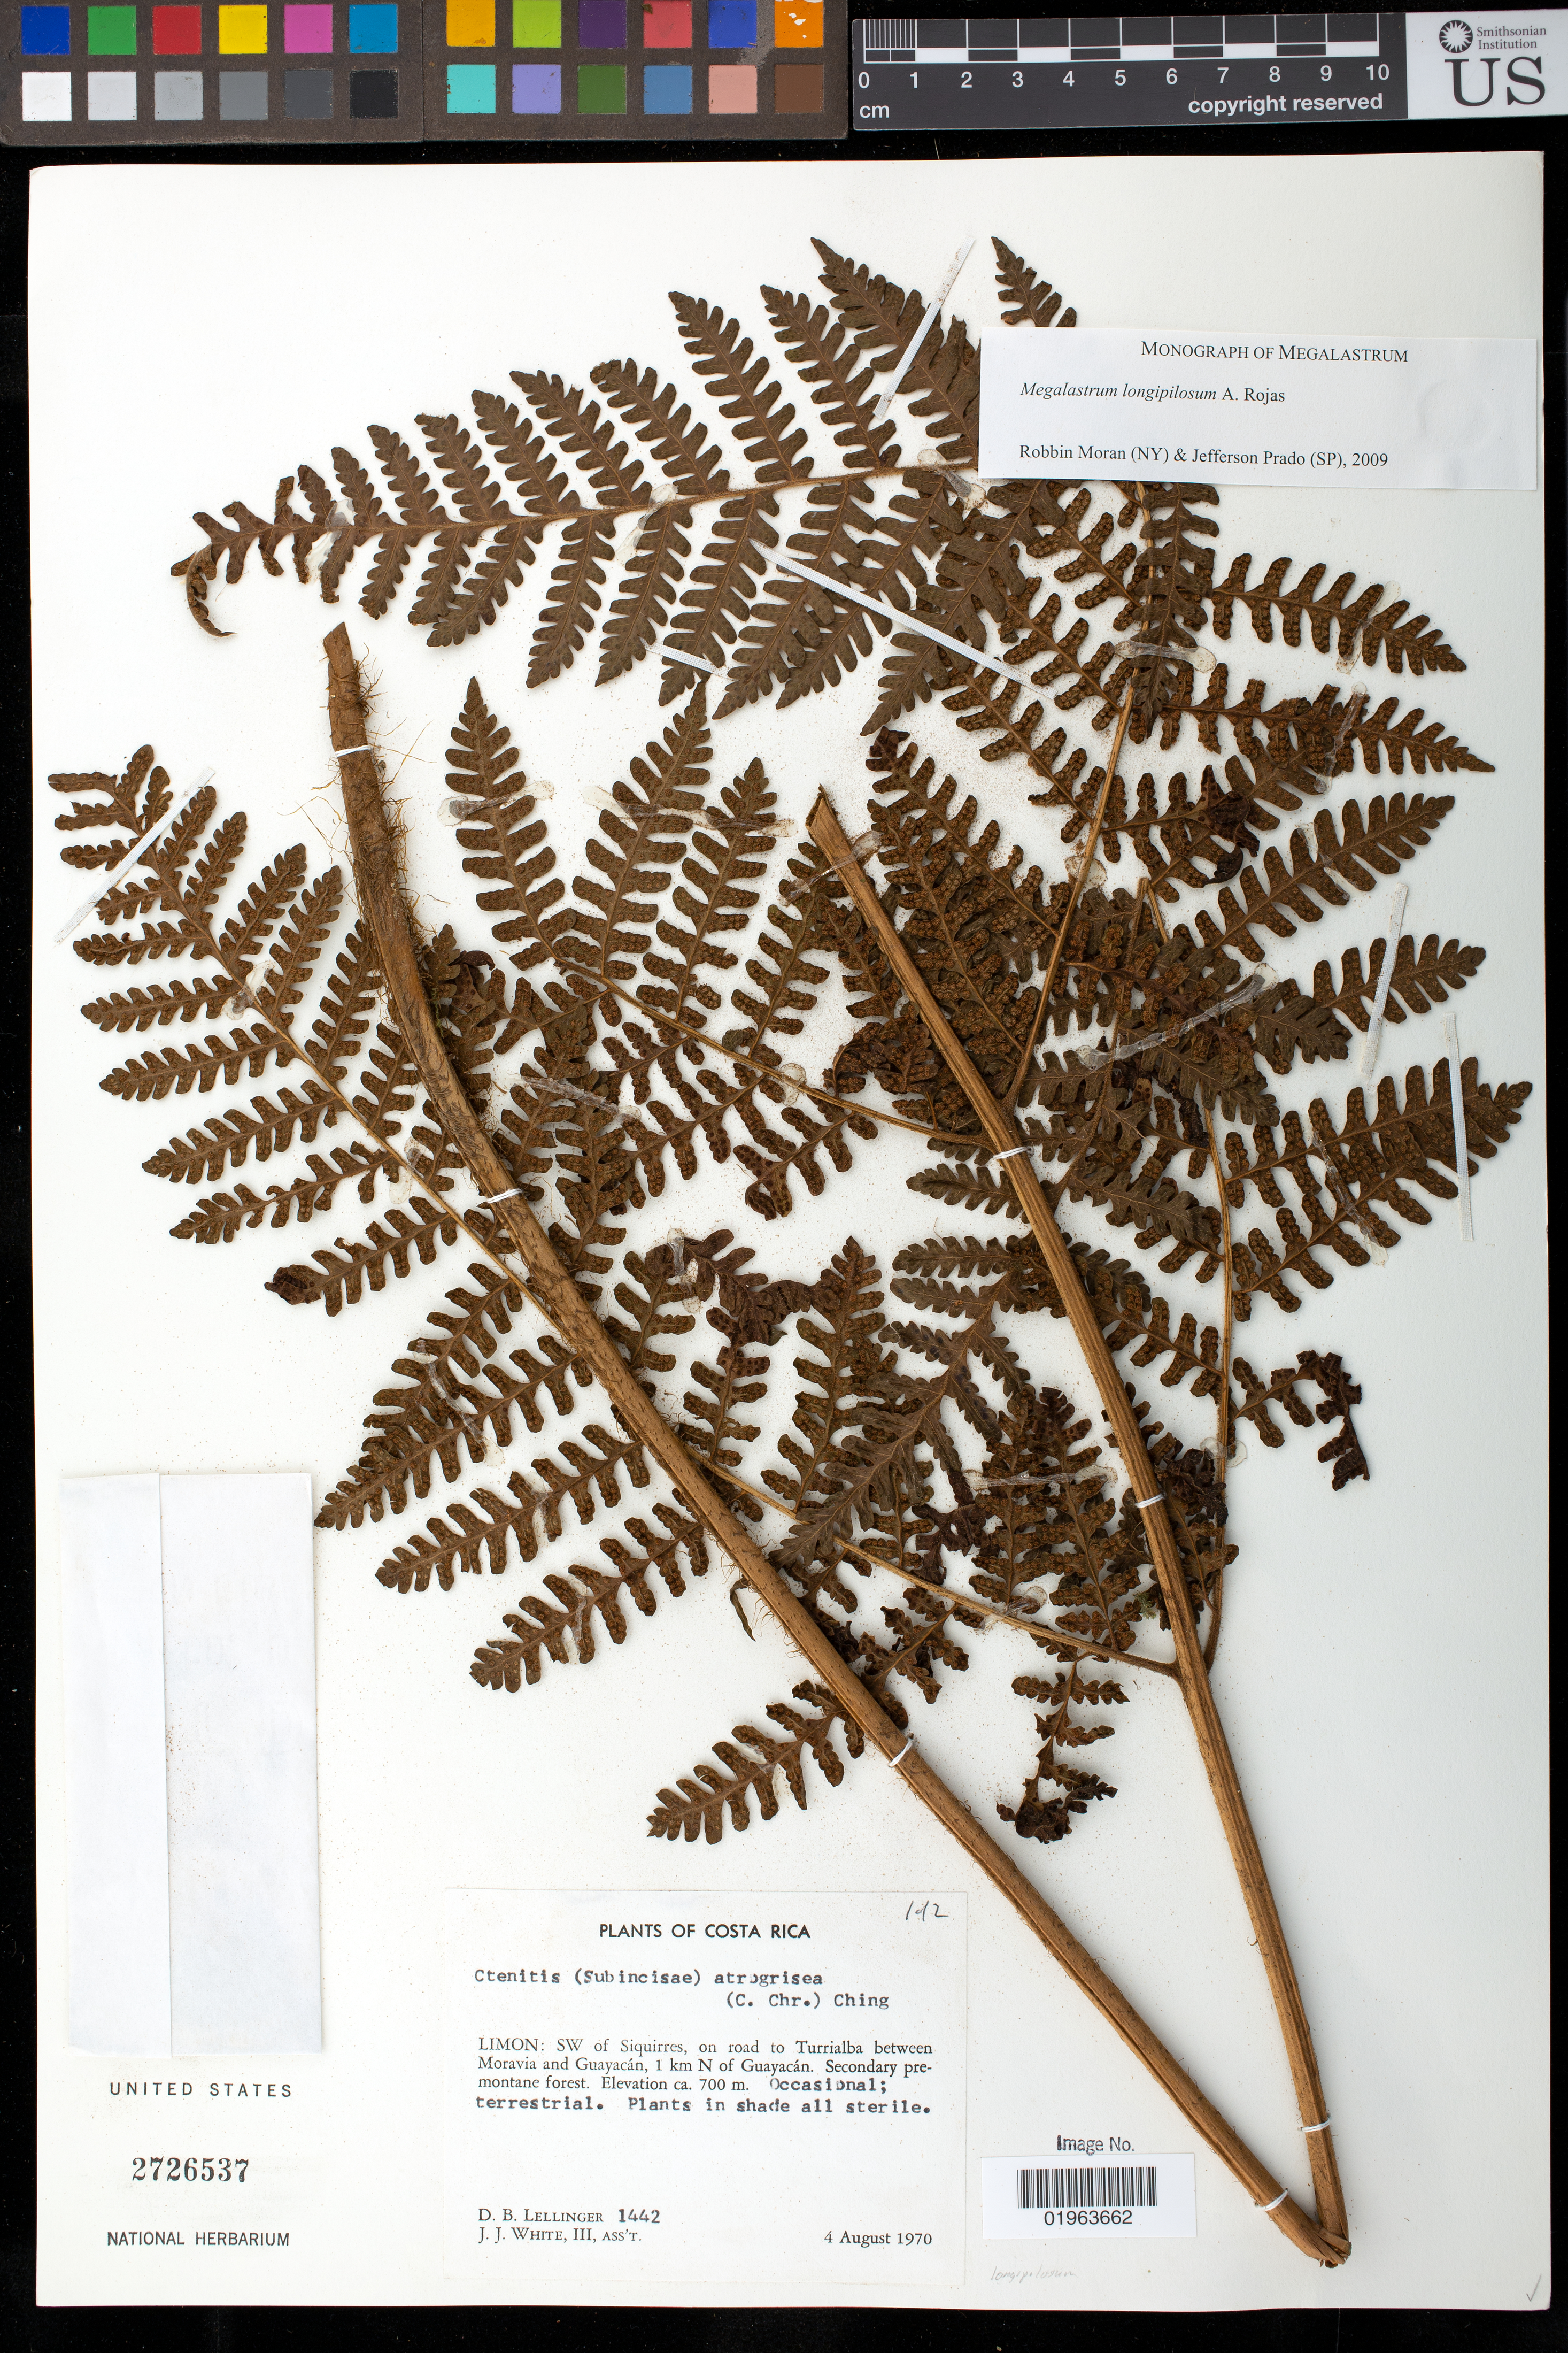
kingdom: Plantae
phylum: Tracheophyta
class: Polypodiopsida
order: Polypodiales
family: Dryopteridaceae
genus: Megalastrum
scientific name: Megalastrum longipilosum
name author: A. Rojas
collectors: D. B. Lellinger & J. J. White III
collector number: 1442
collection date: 1970-08-04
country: Costa Rica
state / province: Limón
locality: SW of Siquirres, on road to Turrialba between Moravia and Guayacán, 1 km N of Guayacán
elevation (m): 700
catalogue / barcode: US 2726537